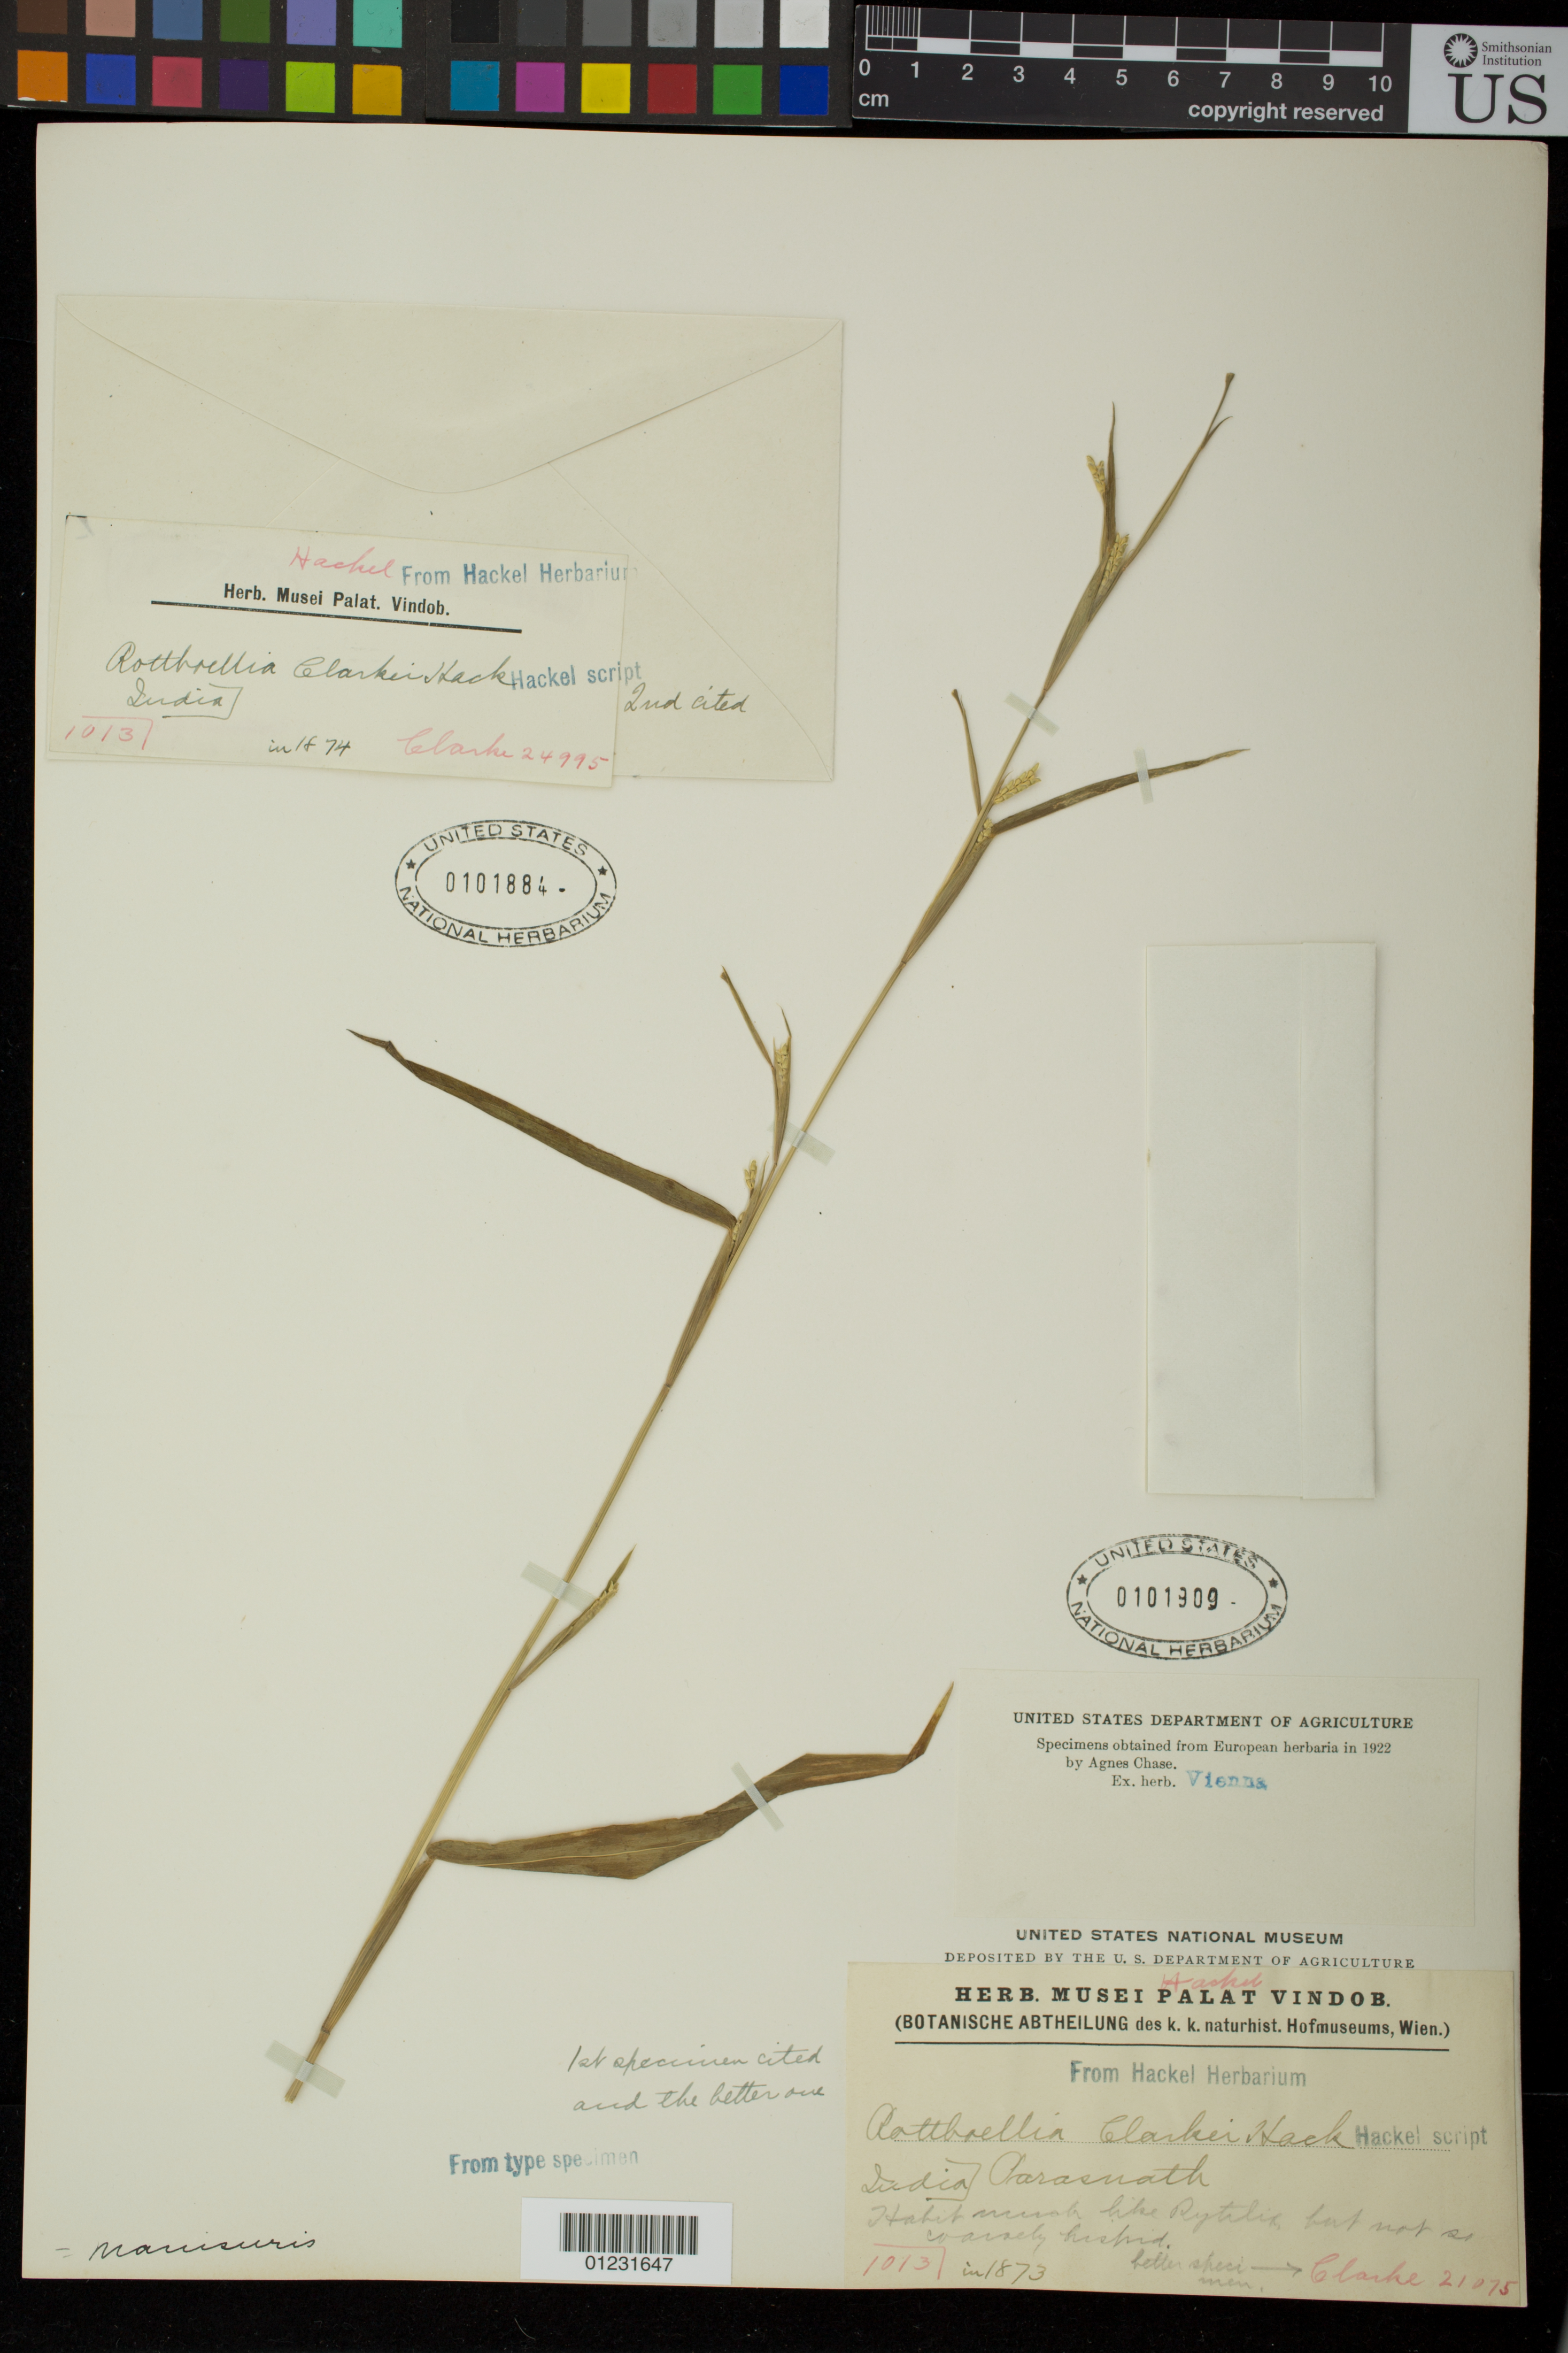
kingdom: Plantae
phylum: Tracheophyta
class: Liliopsida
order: Poales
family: Poaceae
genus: Rottboellia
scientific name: Rottboellia clarkei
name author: Hack.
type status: Syntype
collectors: C. B. Clarke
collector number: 24995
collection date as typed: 1874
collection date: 1874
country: India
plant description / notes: Fragmentary material of type specimen ex herb. Vienna.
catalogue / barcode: US 101884